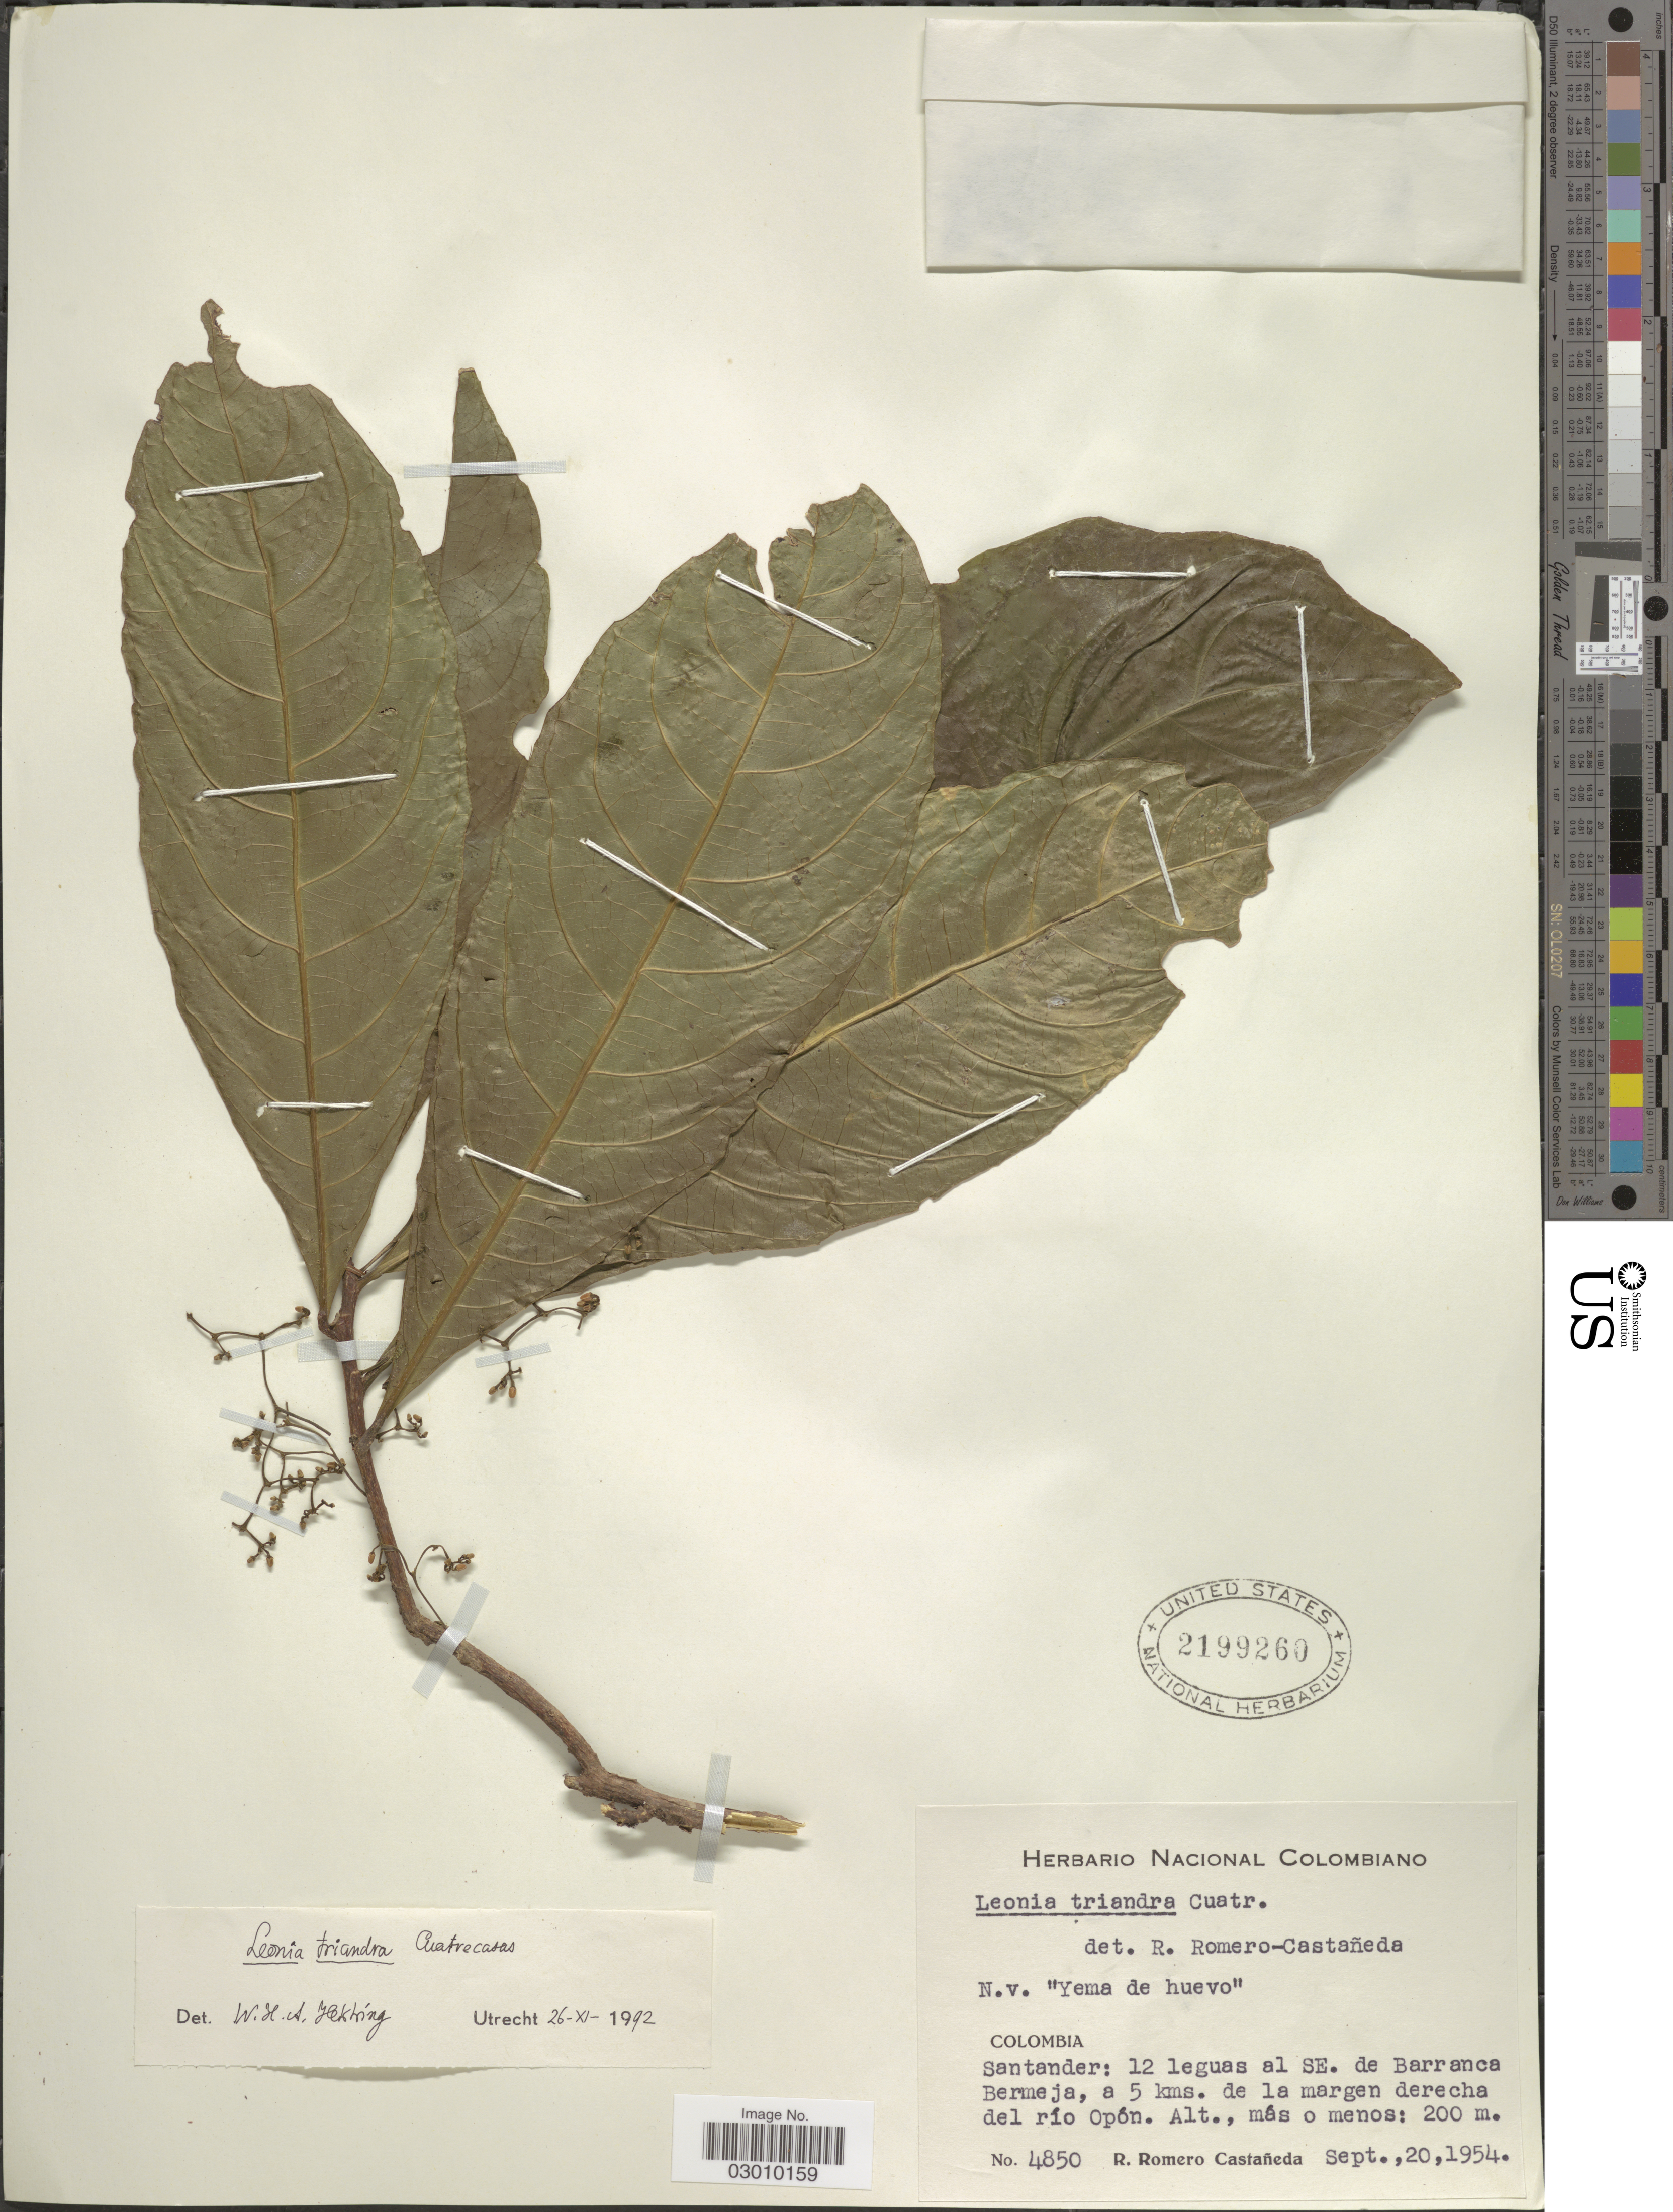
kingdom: Plantae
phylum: Tracheophyta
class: Magnoliopsida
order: Malpighiales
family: Violaceae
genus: Leonia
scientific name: Leonia triandra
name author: Cuatrec.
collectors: R. Romero Castañeda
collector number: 4850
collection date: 1954-09-20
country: Colombia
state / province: Santander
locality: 12 leguas al SE. de Barranca Bermeja, a 5 kms., de la margen izquierda del río Opón.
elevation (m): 200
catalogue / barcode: US 2199260